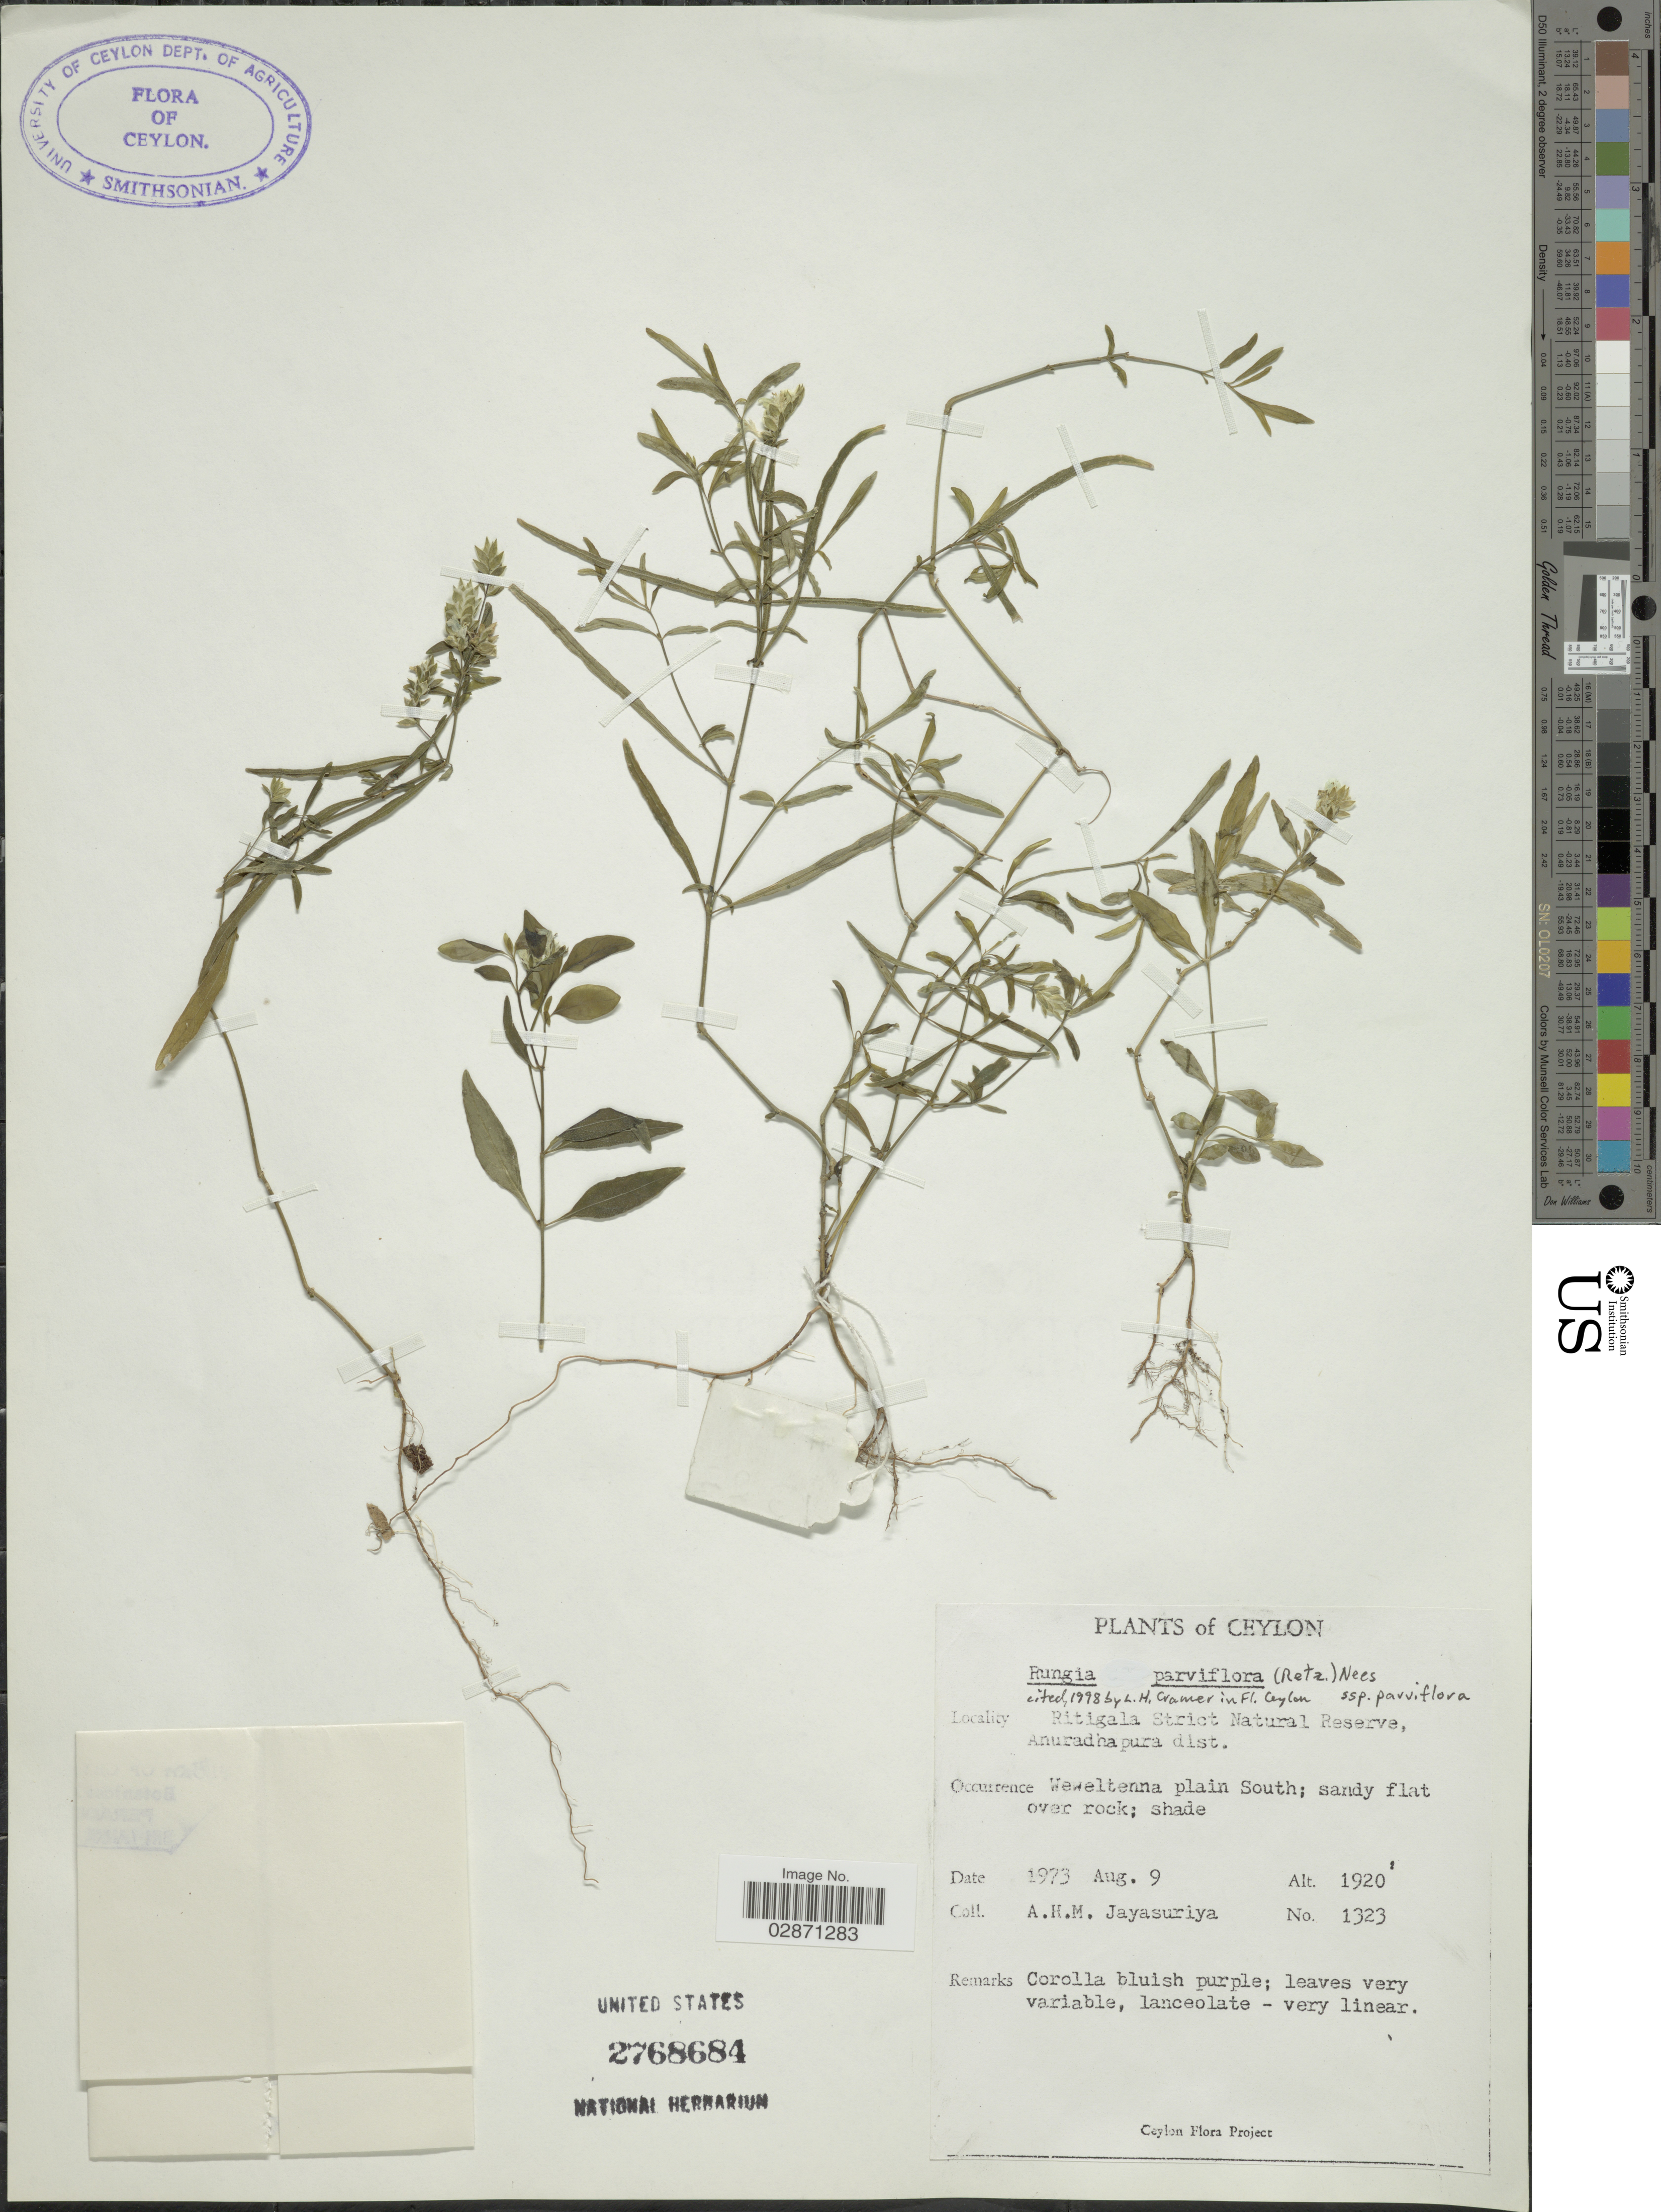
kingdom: Plantae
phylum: Tracheophyta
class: Magnoliopsida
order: Lamiales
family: Acanthaceae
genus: Rungia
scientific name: Rungia parviflora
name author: Nees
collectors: A. H. Jayasuriya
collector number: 1323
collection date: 1973-08-09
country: Sri Lanka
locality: Ceylon. Weweltenna plain South.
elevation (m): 585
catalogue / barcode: US 2768684